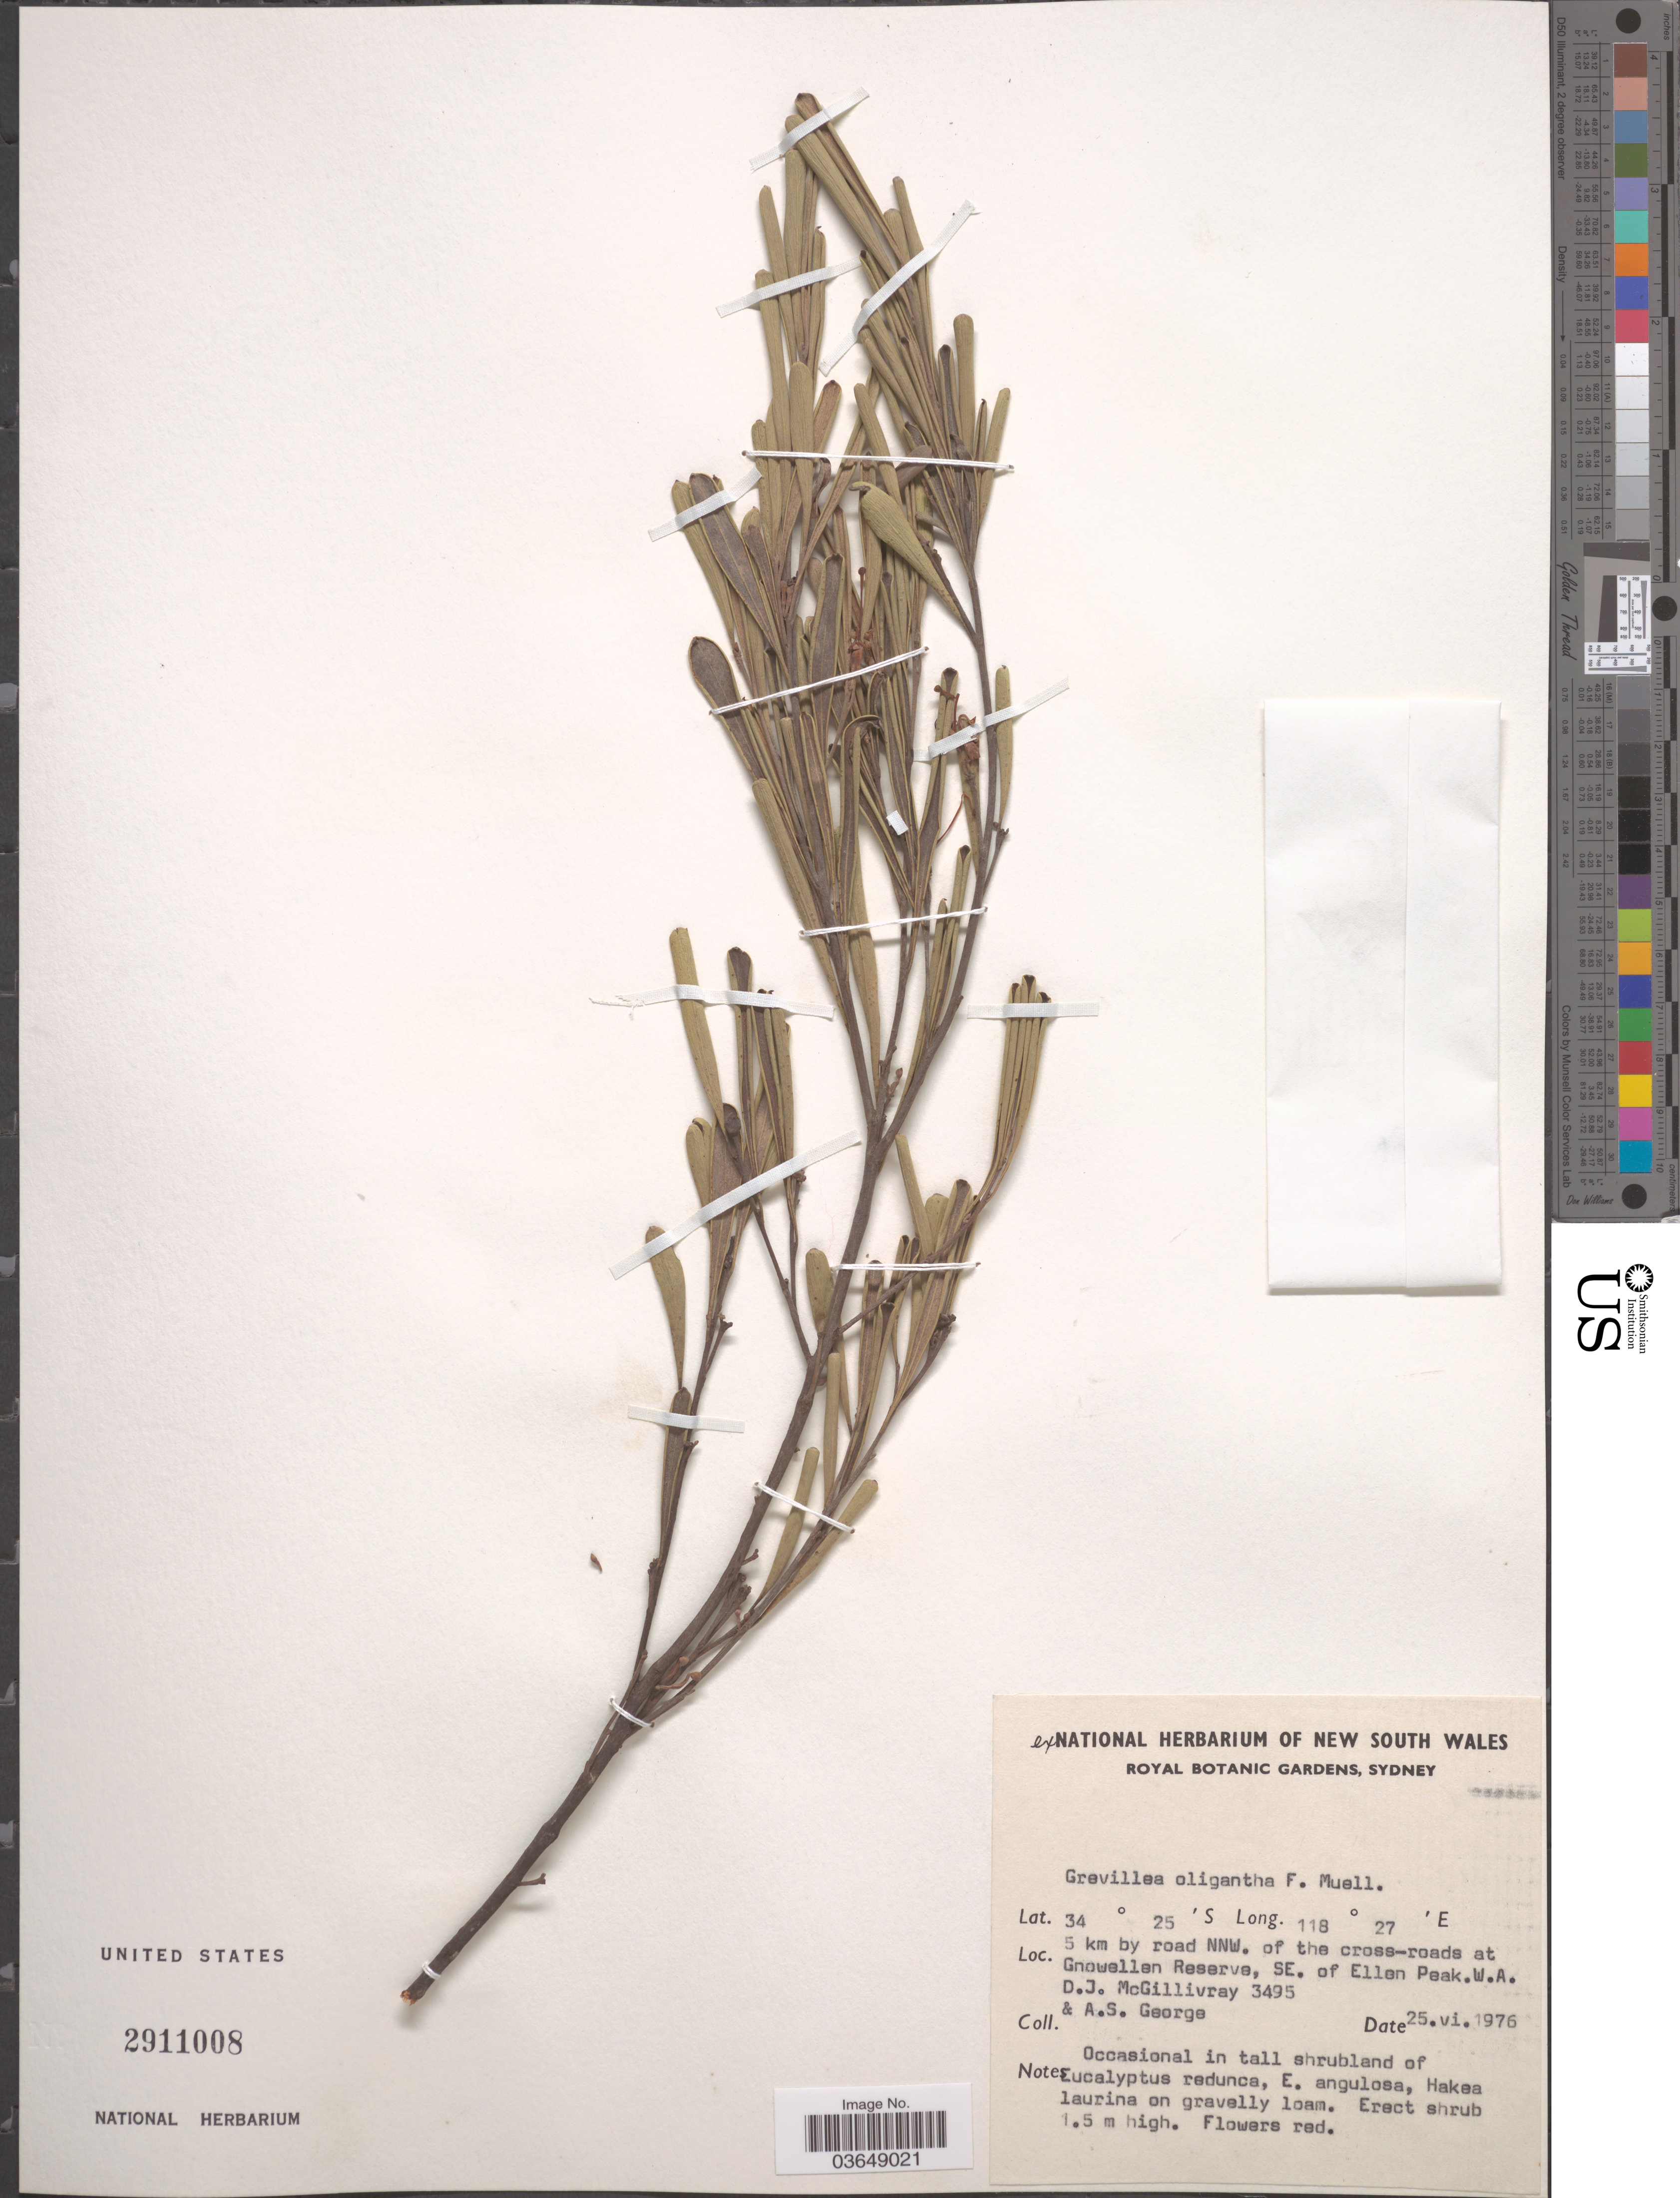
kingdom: Plantae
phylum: Tracheophyta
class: Magnoliopsida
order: Proteales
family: Proteaceae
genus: Grevillea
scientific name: Grevillea oligantha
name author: F. Muell.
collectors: D. J. McGillivray & A. S. George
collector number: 3495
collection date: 1976-06-25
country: Australia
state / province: Western Australia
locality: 5 km by road NNW. of the cross-roads at Gnowellen Reserve, SE. of Ellen Peak.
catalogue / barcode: US 2911008